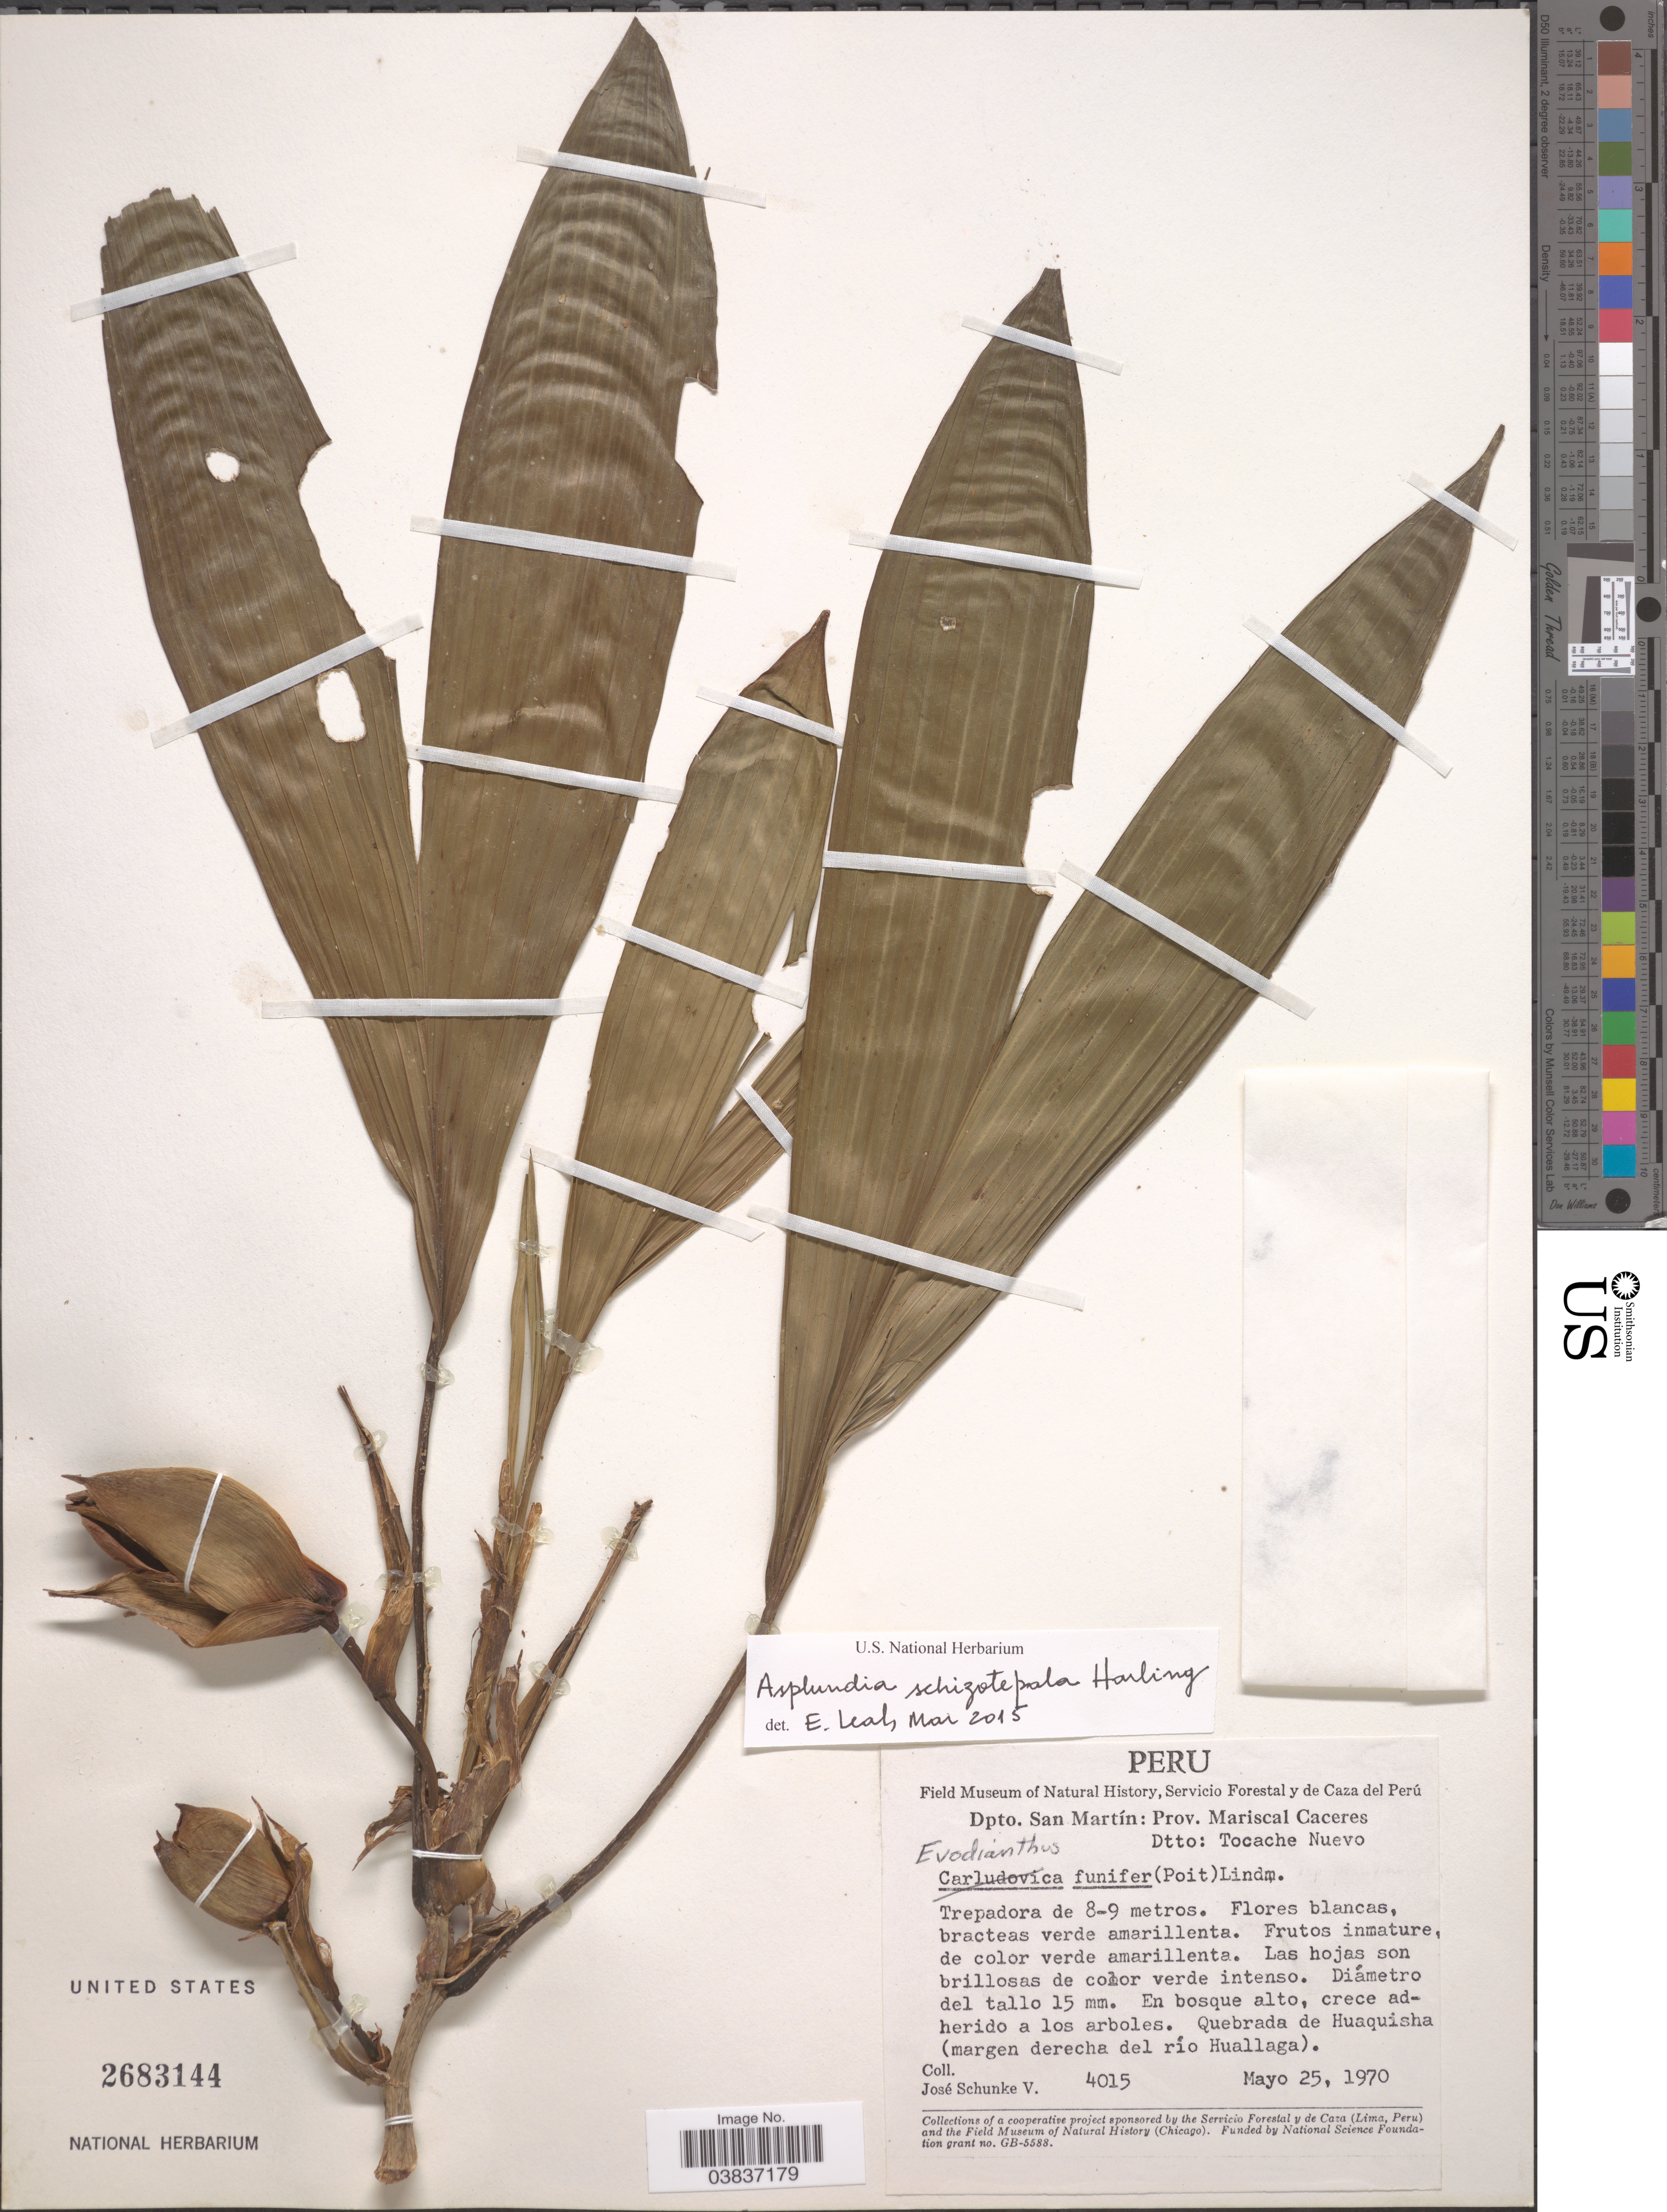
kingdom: Plantae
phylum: Tracheophyta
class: Liliopsida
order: Pandanales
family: Cyclanthaceae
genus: Asplundia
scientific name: Asplundia schizotepala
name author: Harling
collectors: J. Schunke Vigo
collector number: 4015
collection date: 1970-05-25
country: Peru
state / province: San Martín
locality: Dpto. San Martín: Prov. Mariscal Caceres. Dtto. Tocache Nuevo. Quebrada de Huaquisha, (margen derecha del río Huallaga).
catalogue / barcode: US 2683144